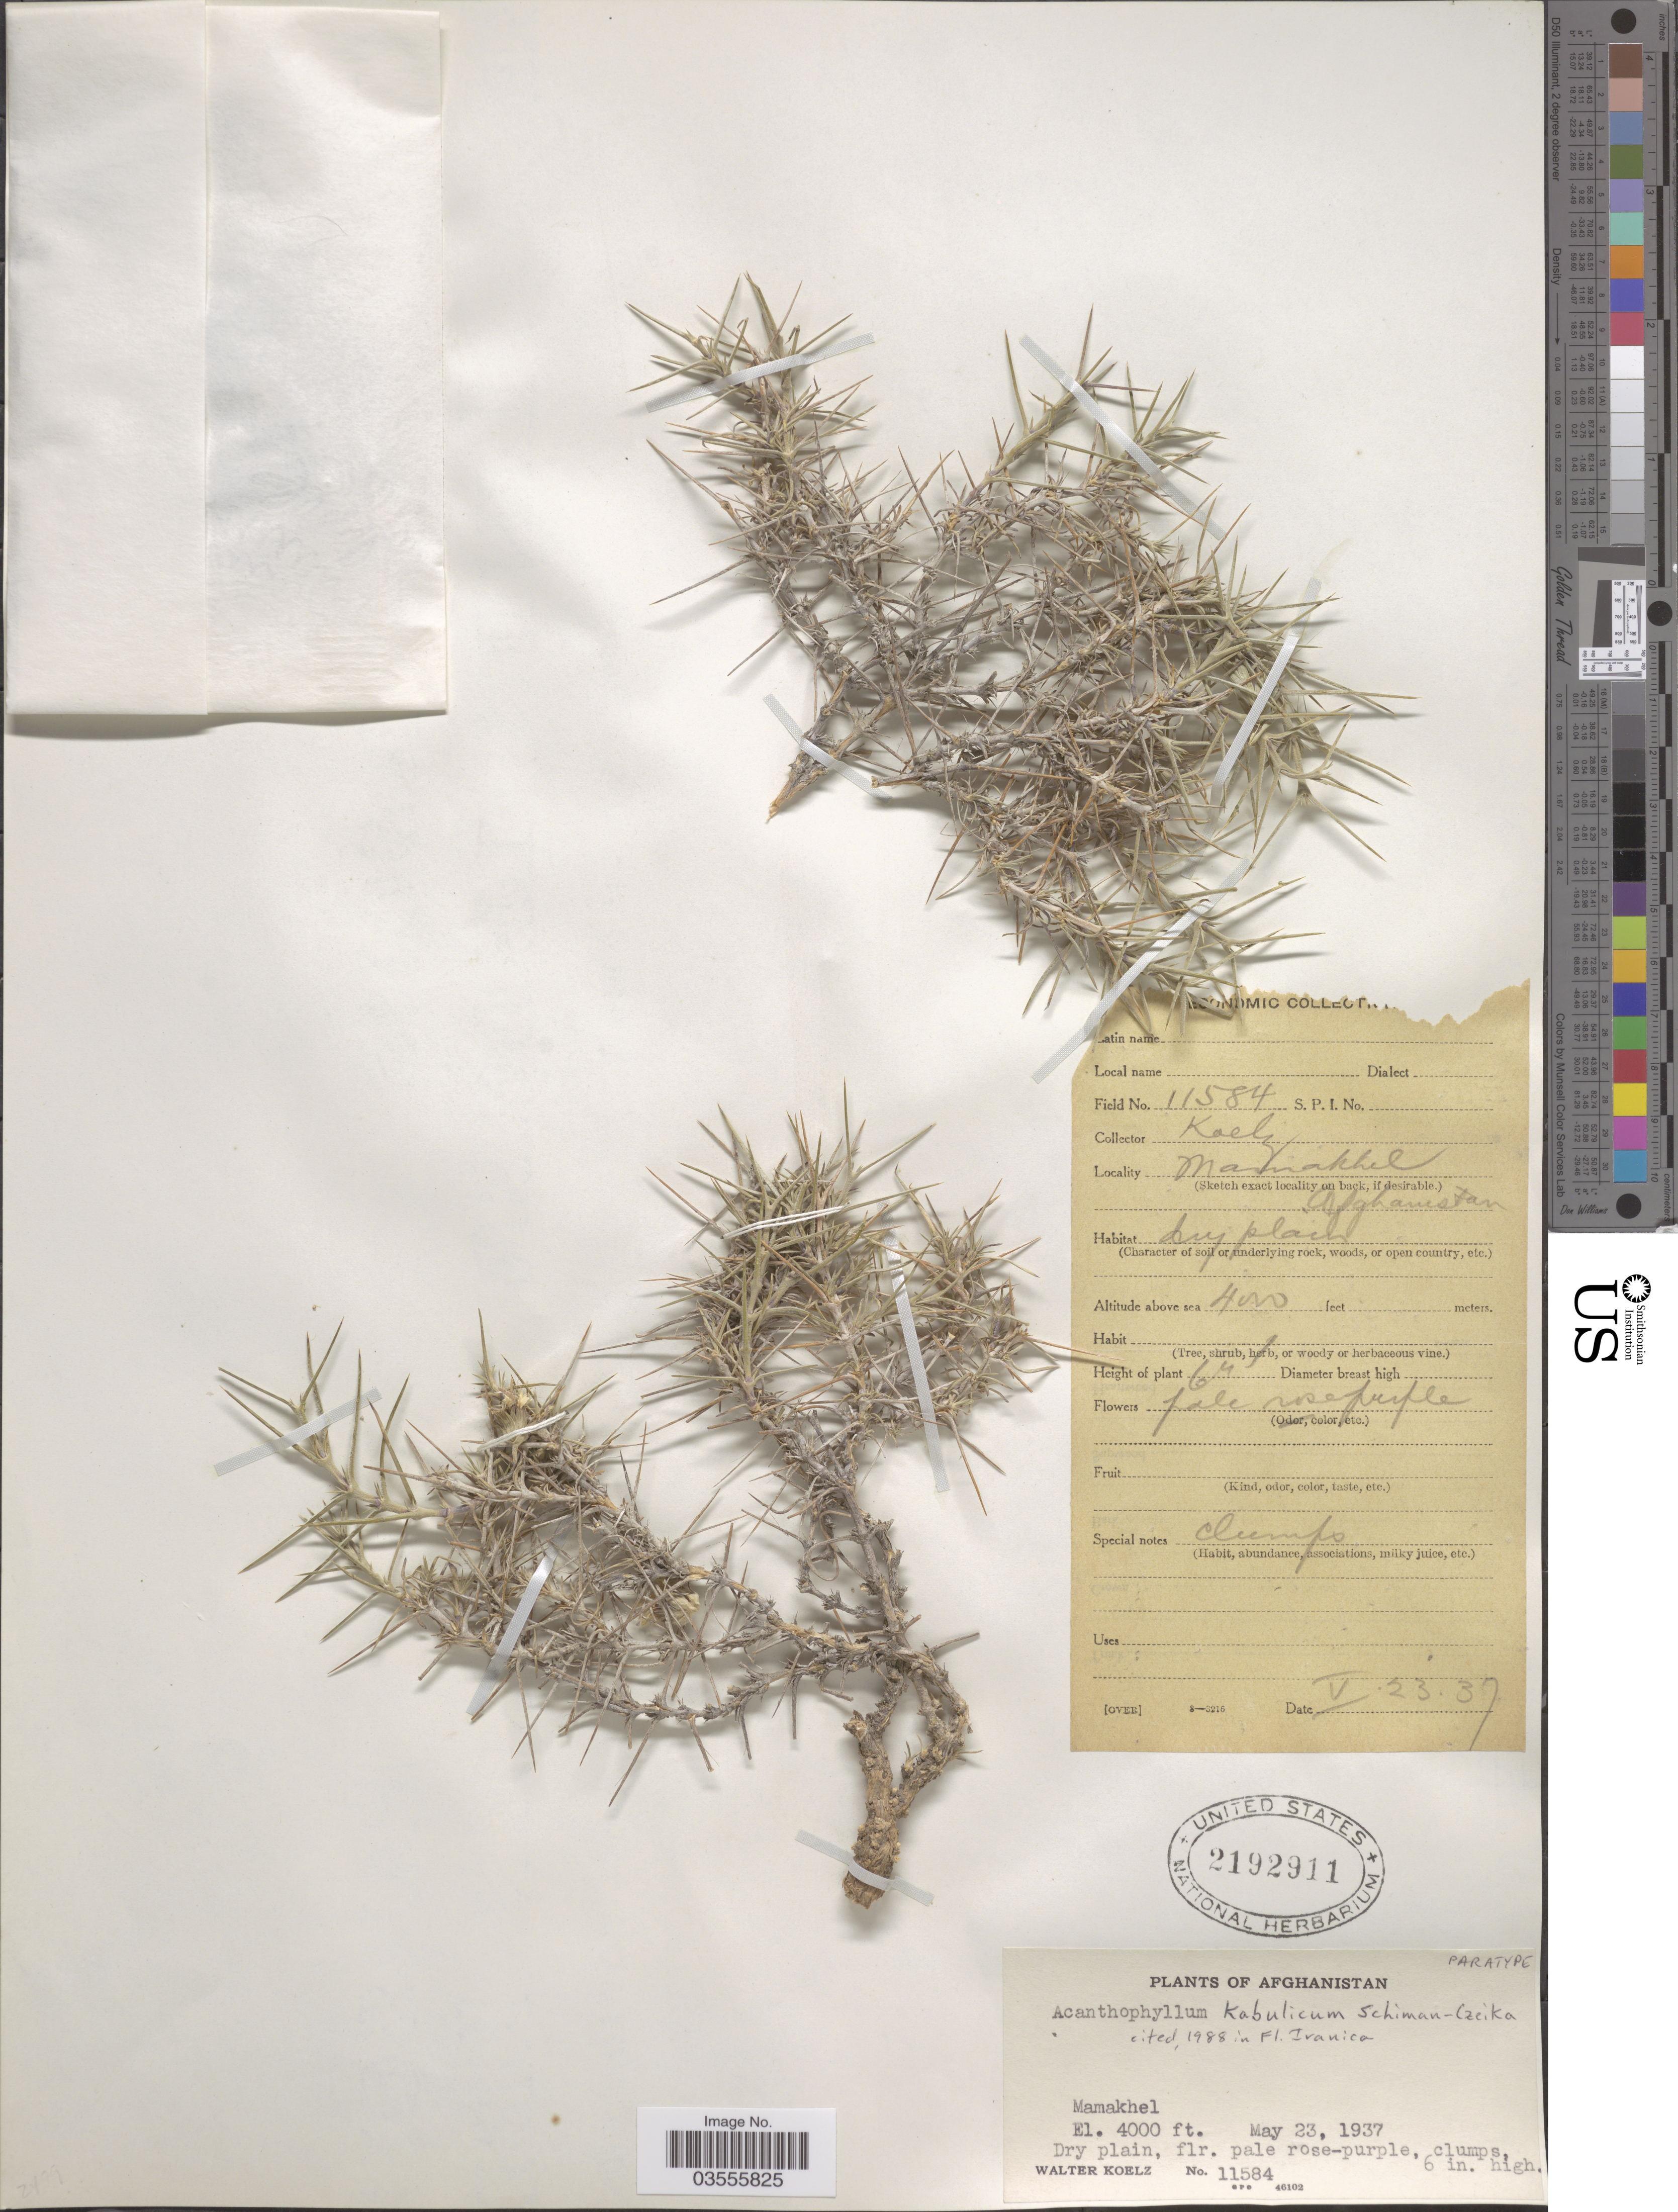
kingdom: Plantae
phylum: Tracheophyta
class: Magnoliopsida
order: Caryophyllales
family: Caryophyllaceae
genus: Acanthophyllum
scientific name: Acanthophyllum kabulicum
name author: Schiman-Czeika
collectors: W. N. Koelz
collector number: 11584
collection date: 1937-05-23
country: Afghanistan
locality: Mamakhel.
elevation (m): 1219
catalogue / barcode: US 2192911